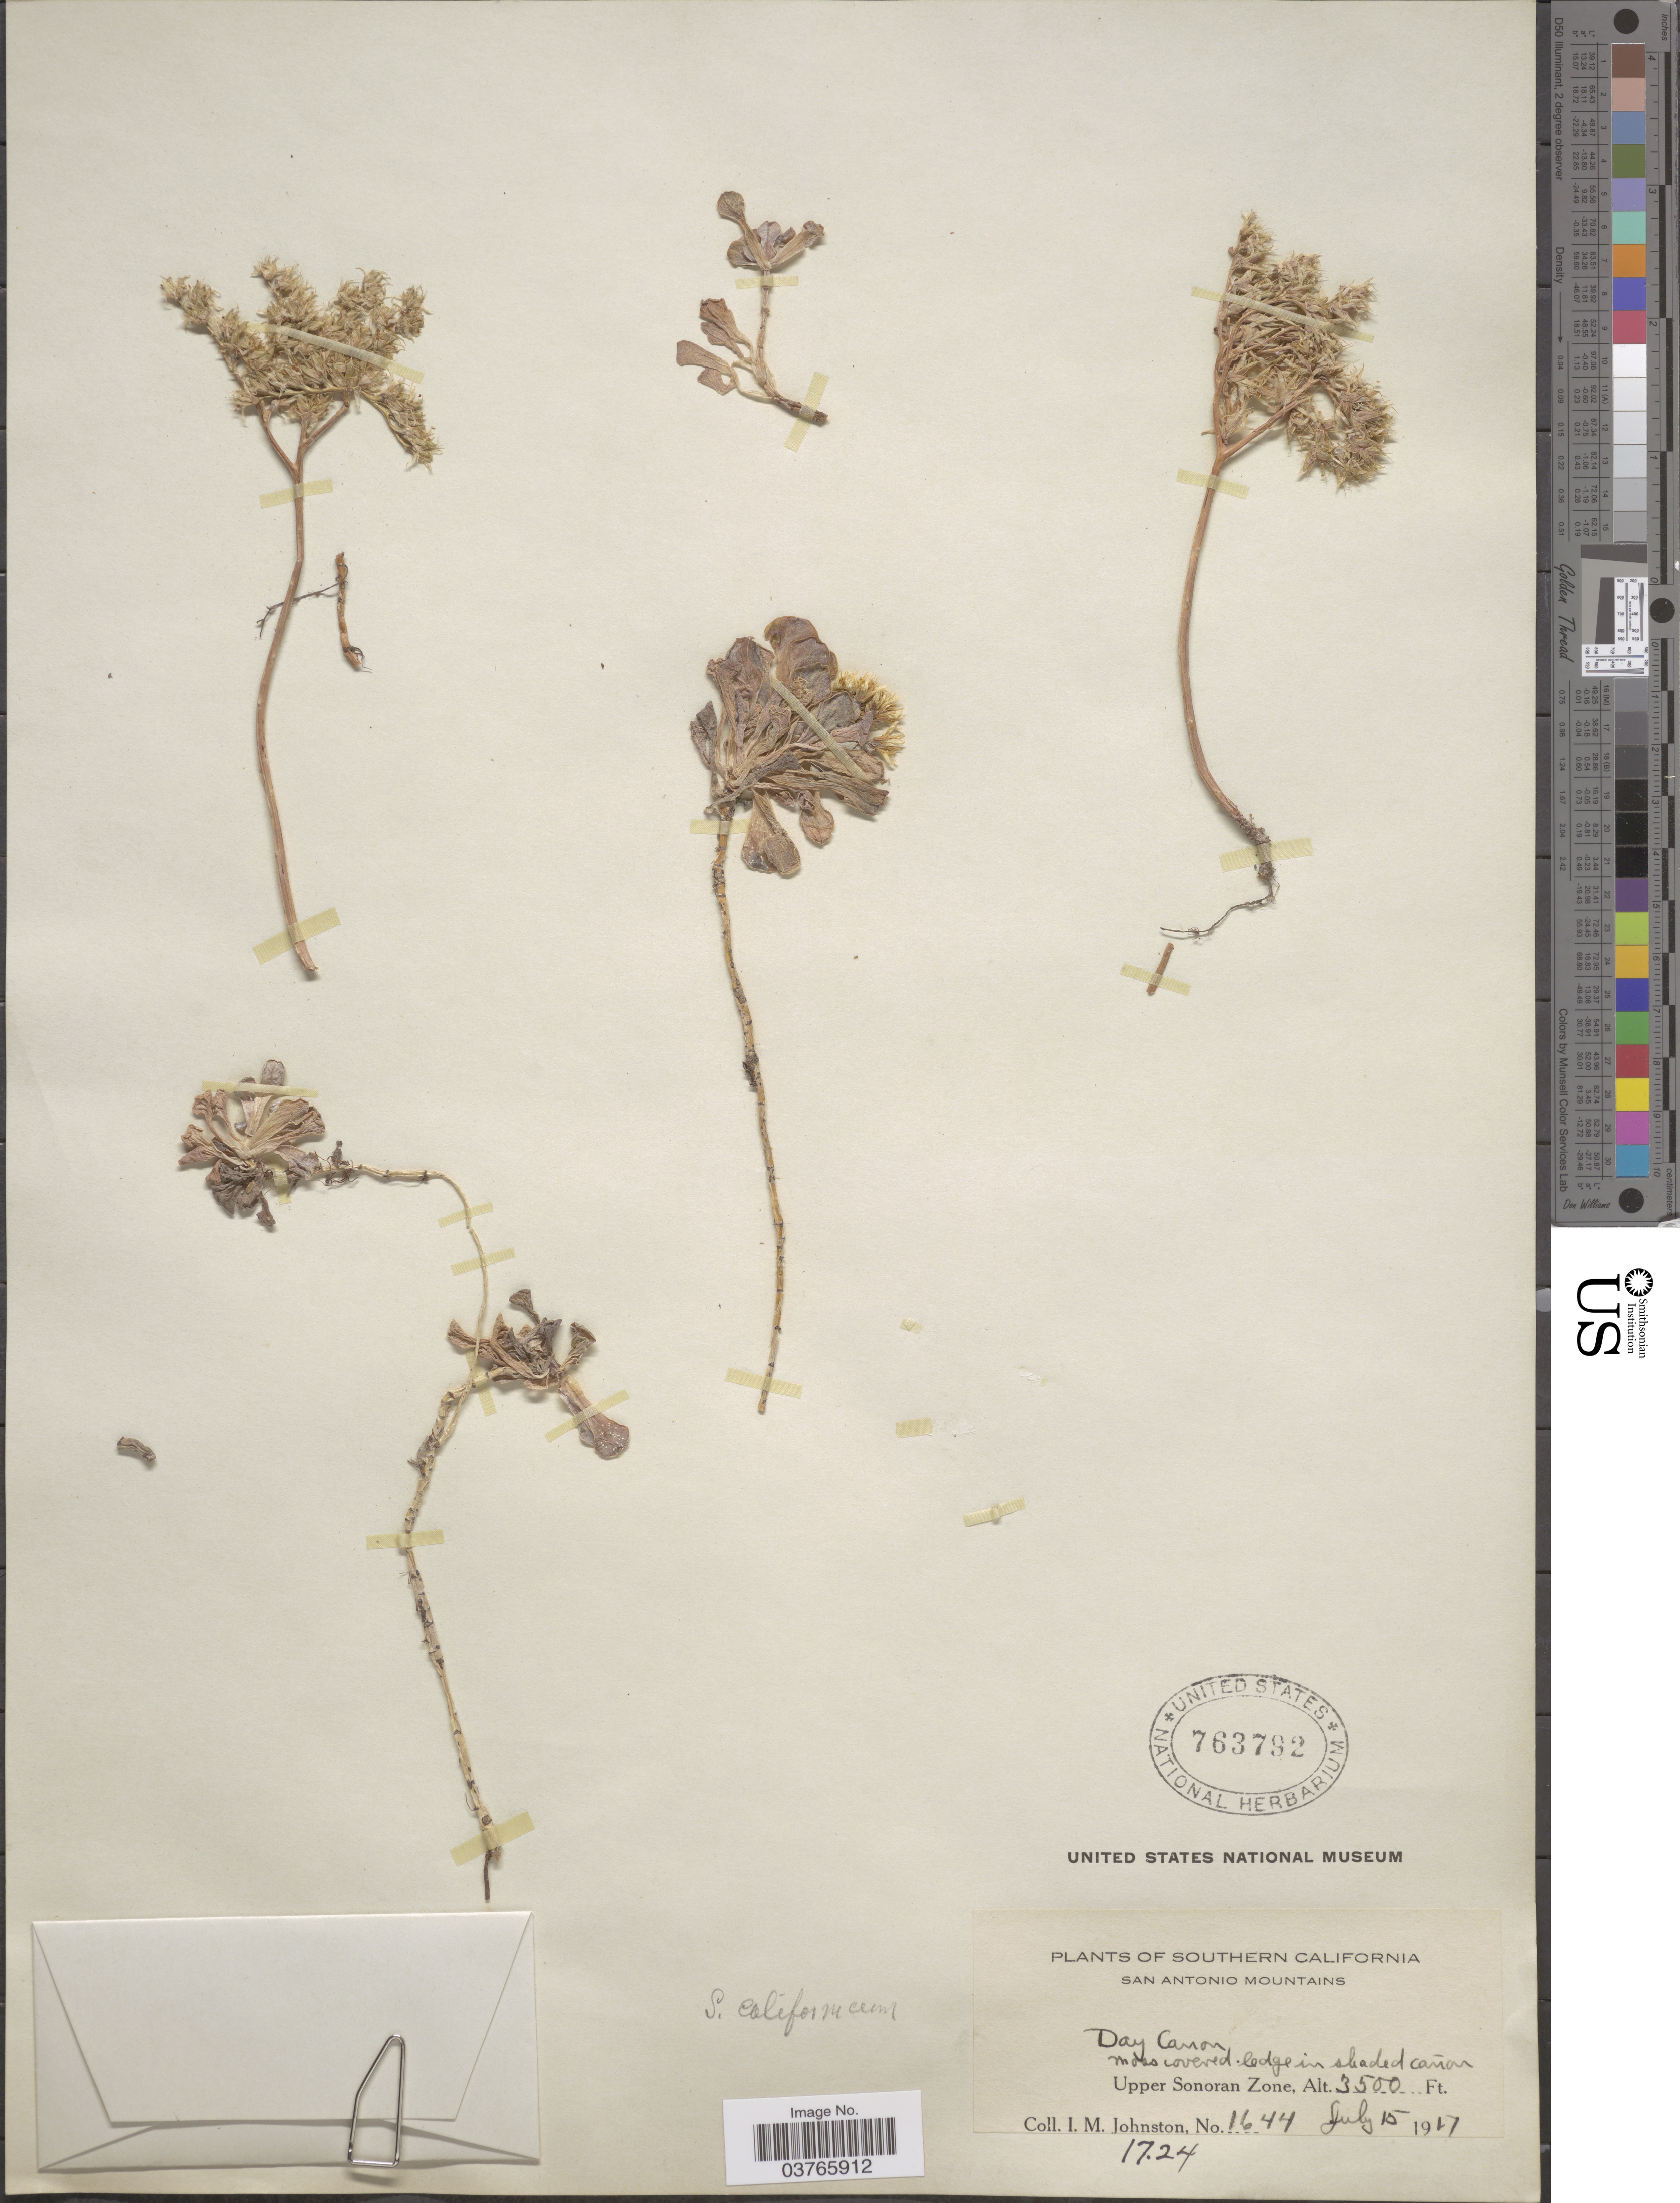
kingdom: Plantae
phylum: Tracheophyta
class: Magnoliopsida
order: Saxifragales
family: Crassulaceae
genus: Sedum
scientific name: Sedum californicum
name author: Britton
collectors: I.M. Johnston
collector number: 1644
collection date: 1917-07-15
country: United States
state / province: California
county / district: Los Angeles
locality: Southern California. San Antonio Mountains. Day Canon. Upper Sonoran Zone.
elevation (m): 1067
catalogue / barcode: US 763792